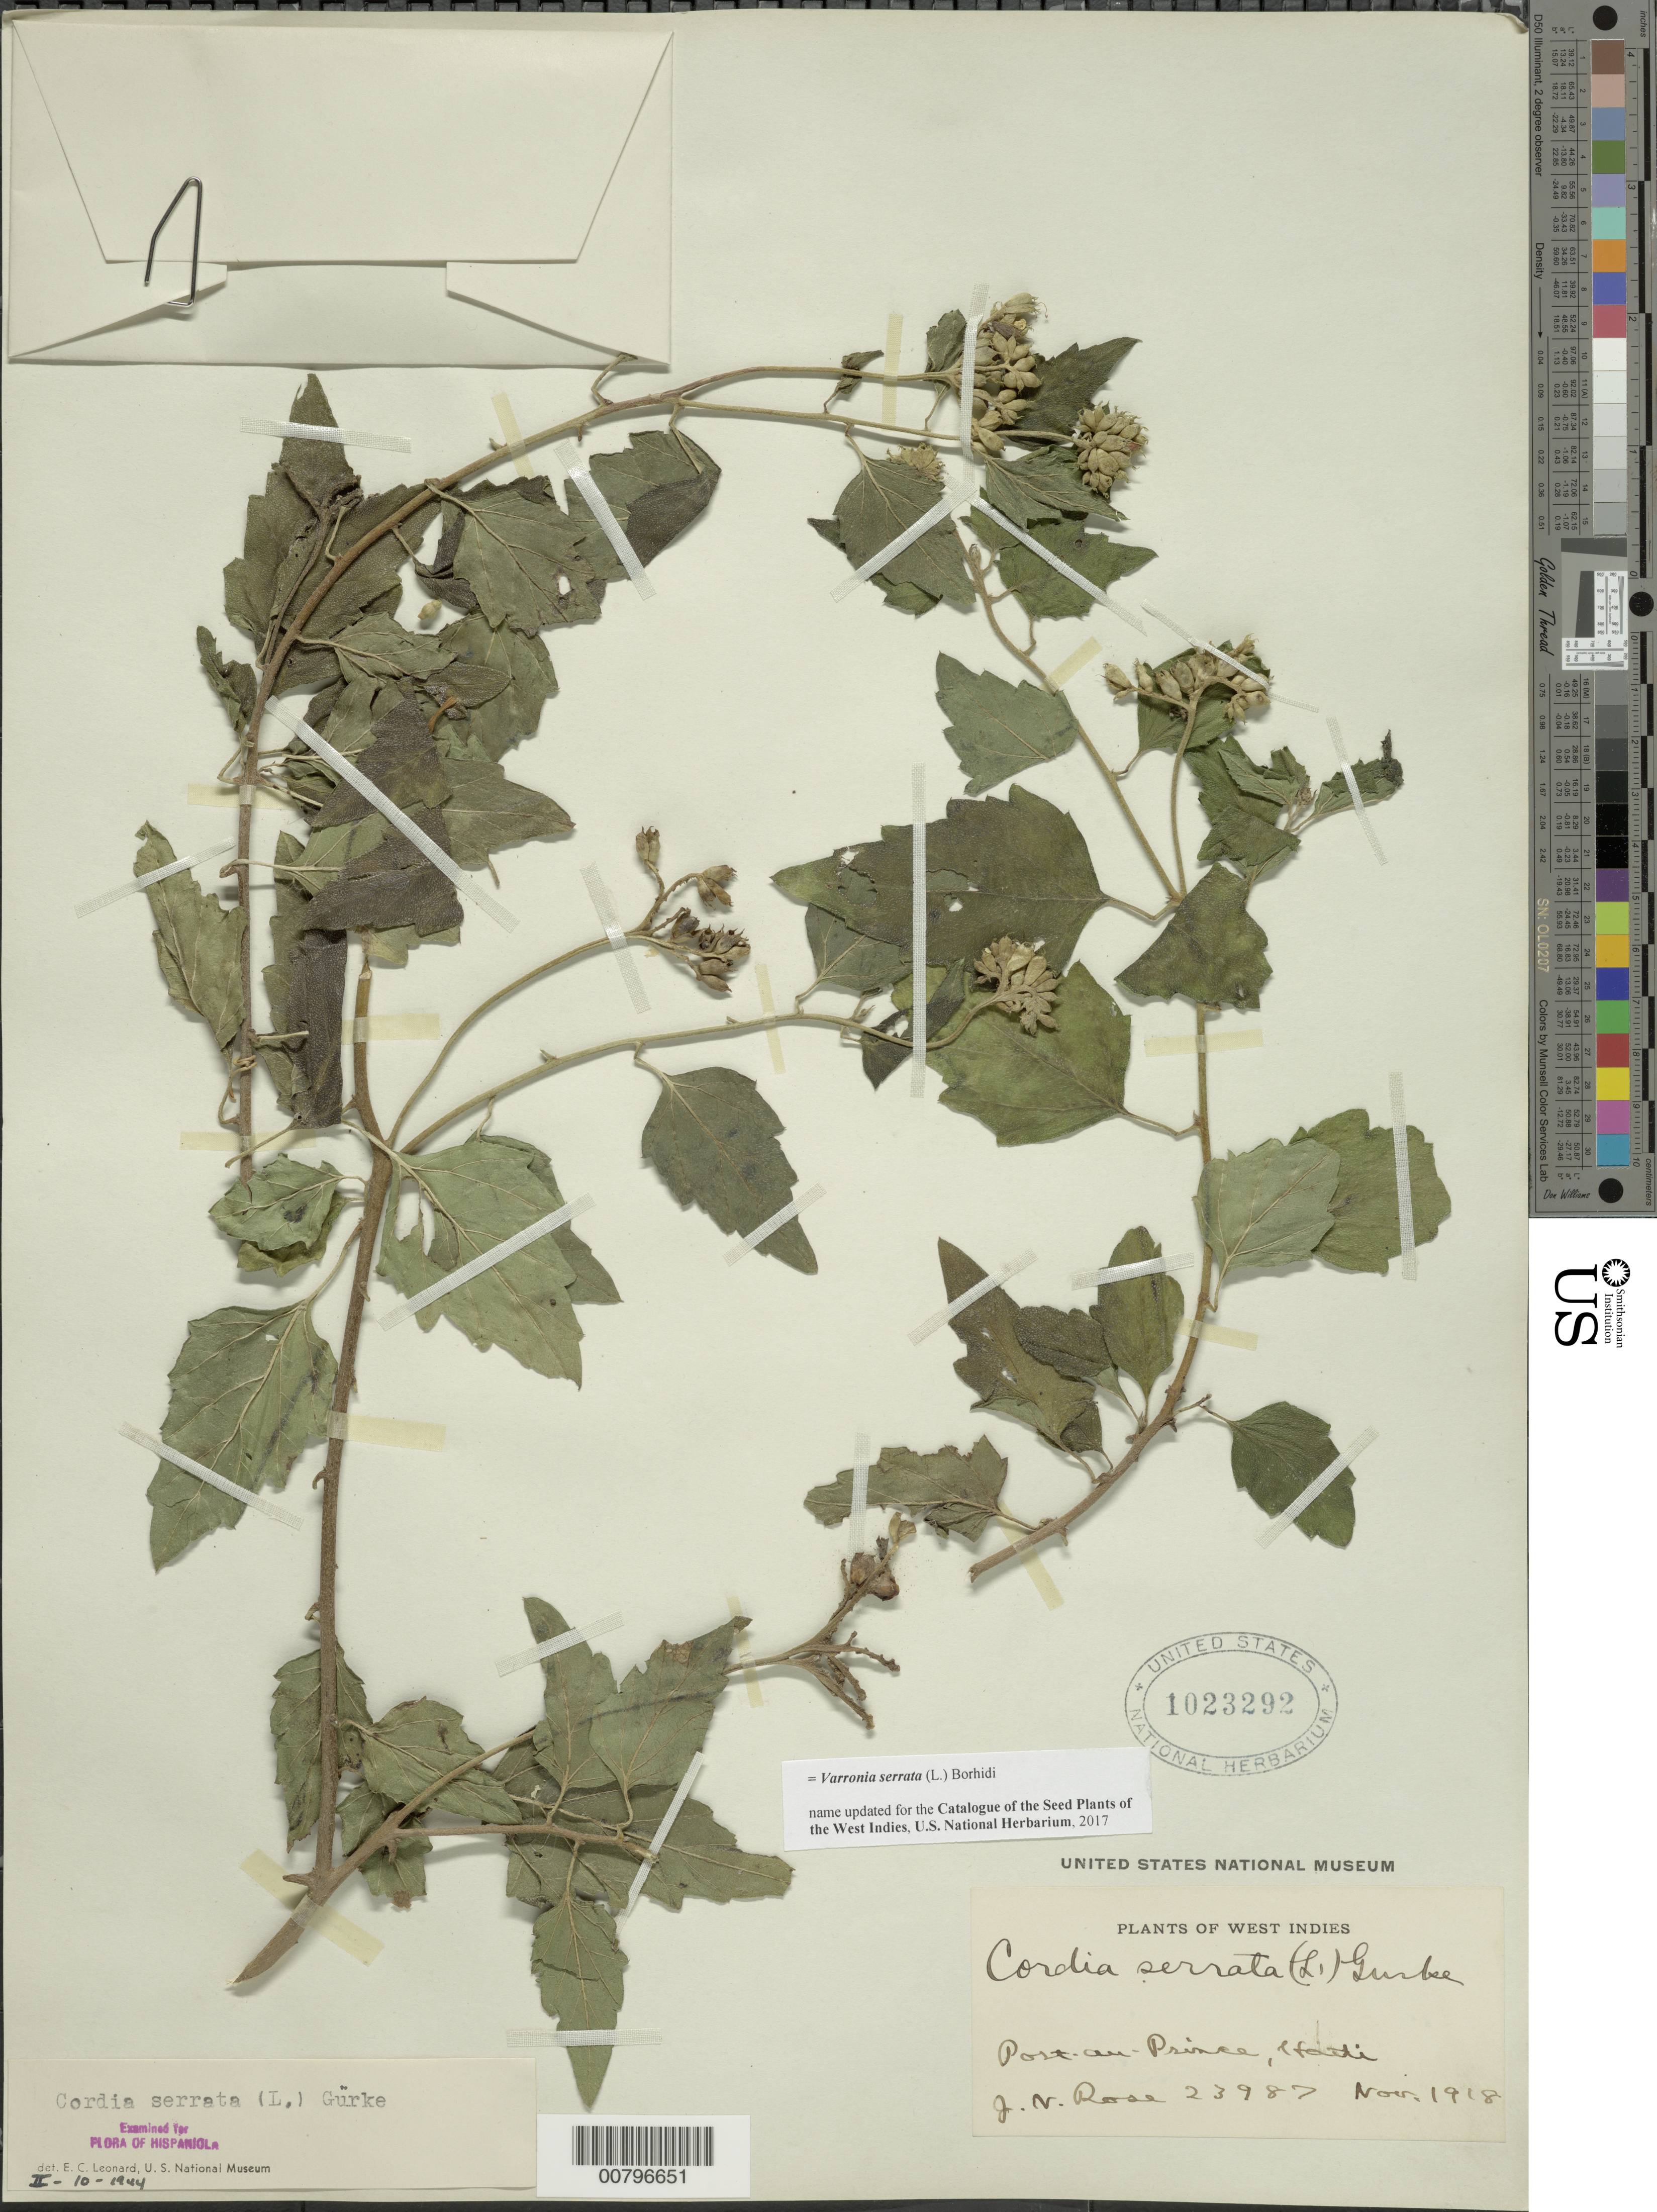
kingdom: Plantae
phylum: Tracheophyta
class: Magnoliopsida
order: Boraginales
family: Cordiaceae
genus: Varronia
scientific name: Varronia serrata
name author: (L.) Borhidi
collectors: J. V. Rose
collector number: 23987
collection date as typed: Nov 1918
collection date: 1918-11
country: Haiti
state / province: Óuest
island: Hispaniola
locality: Port-au-Prince.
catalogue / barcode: US 1023292